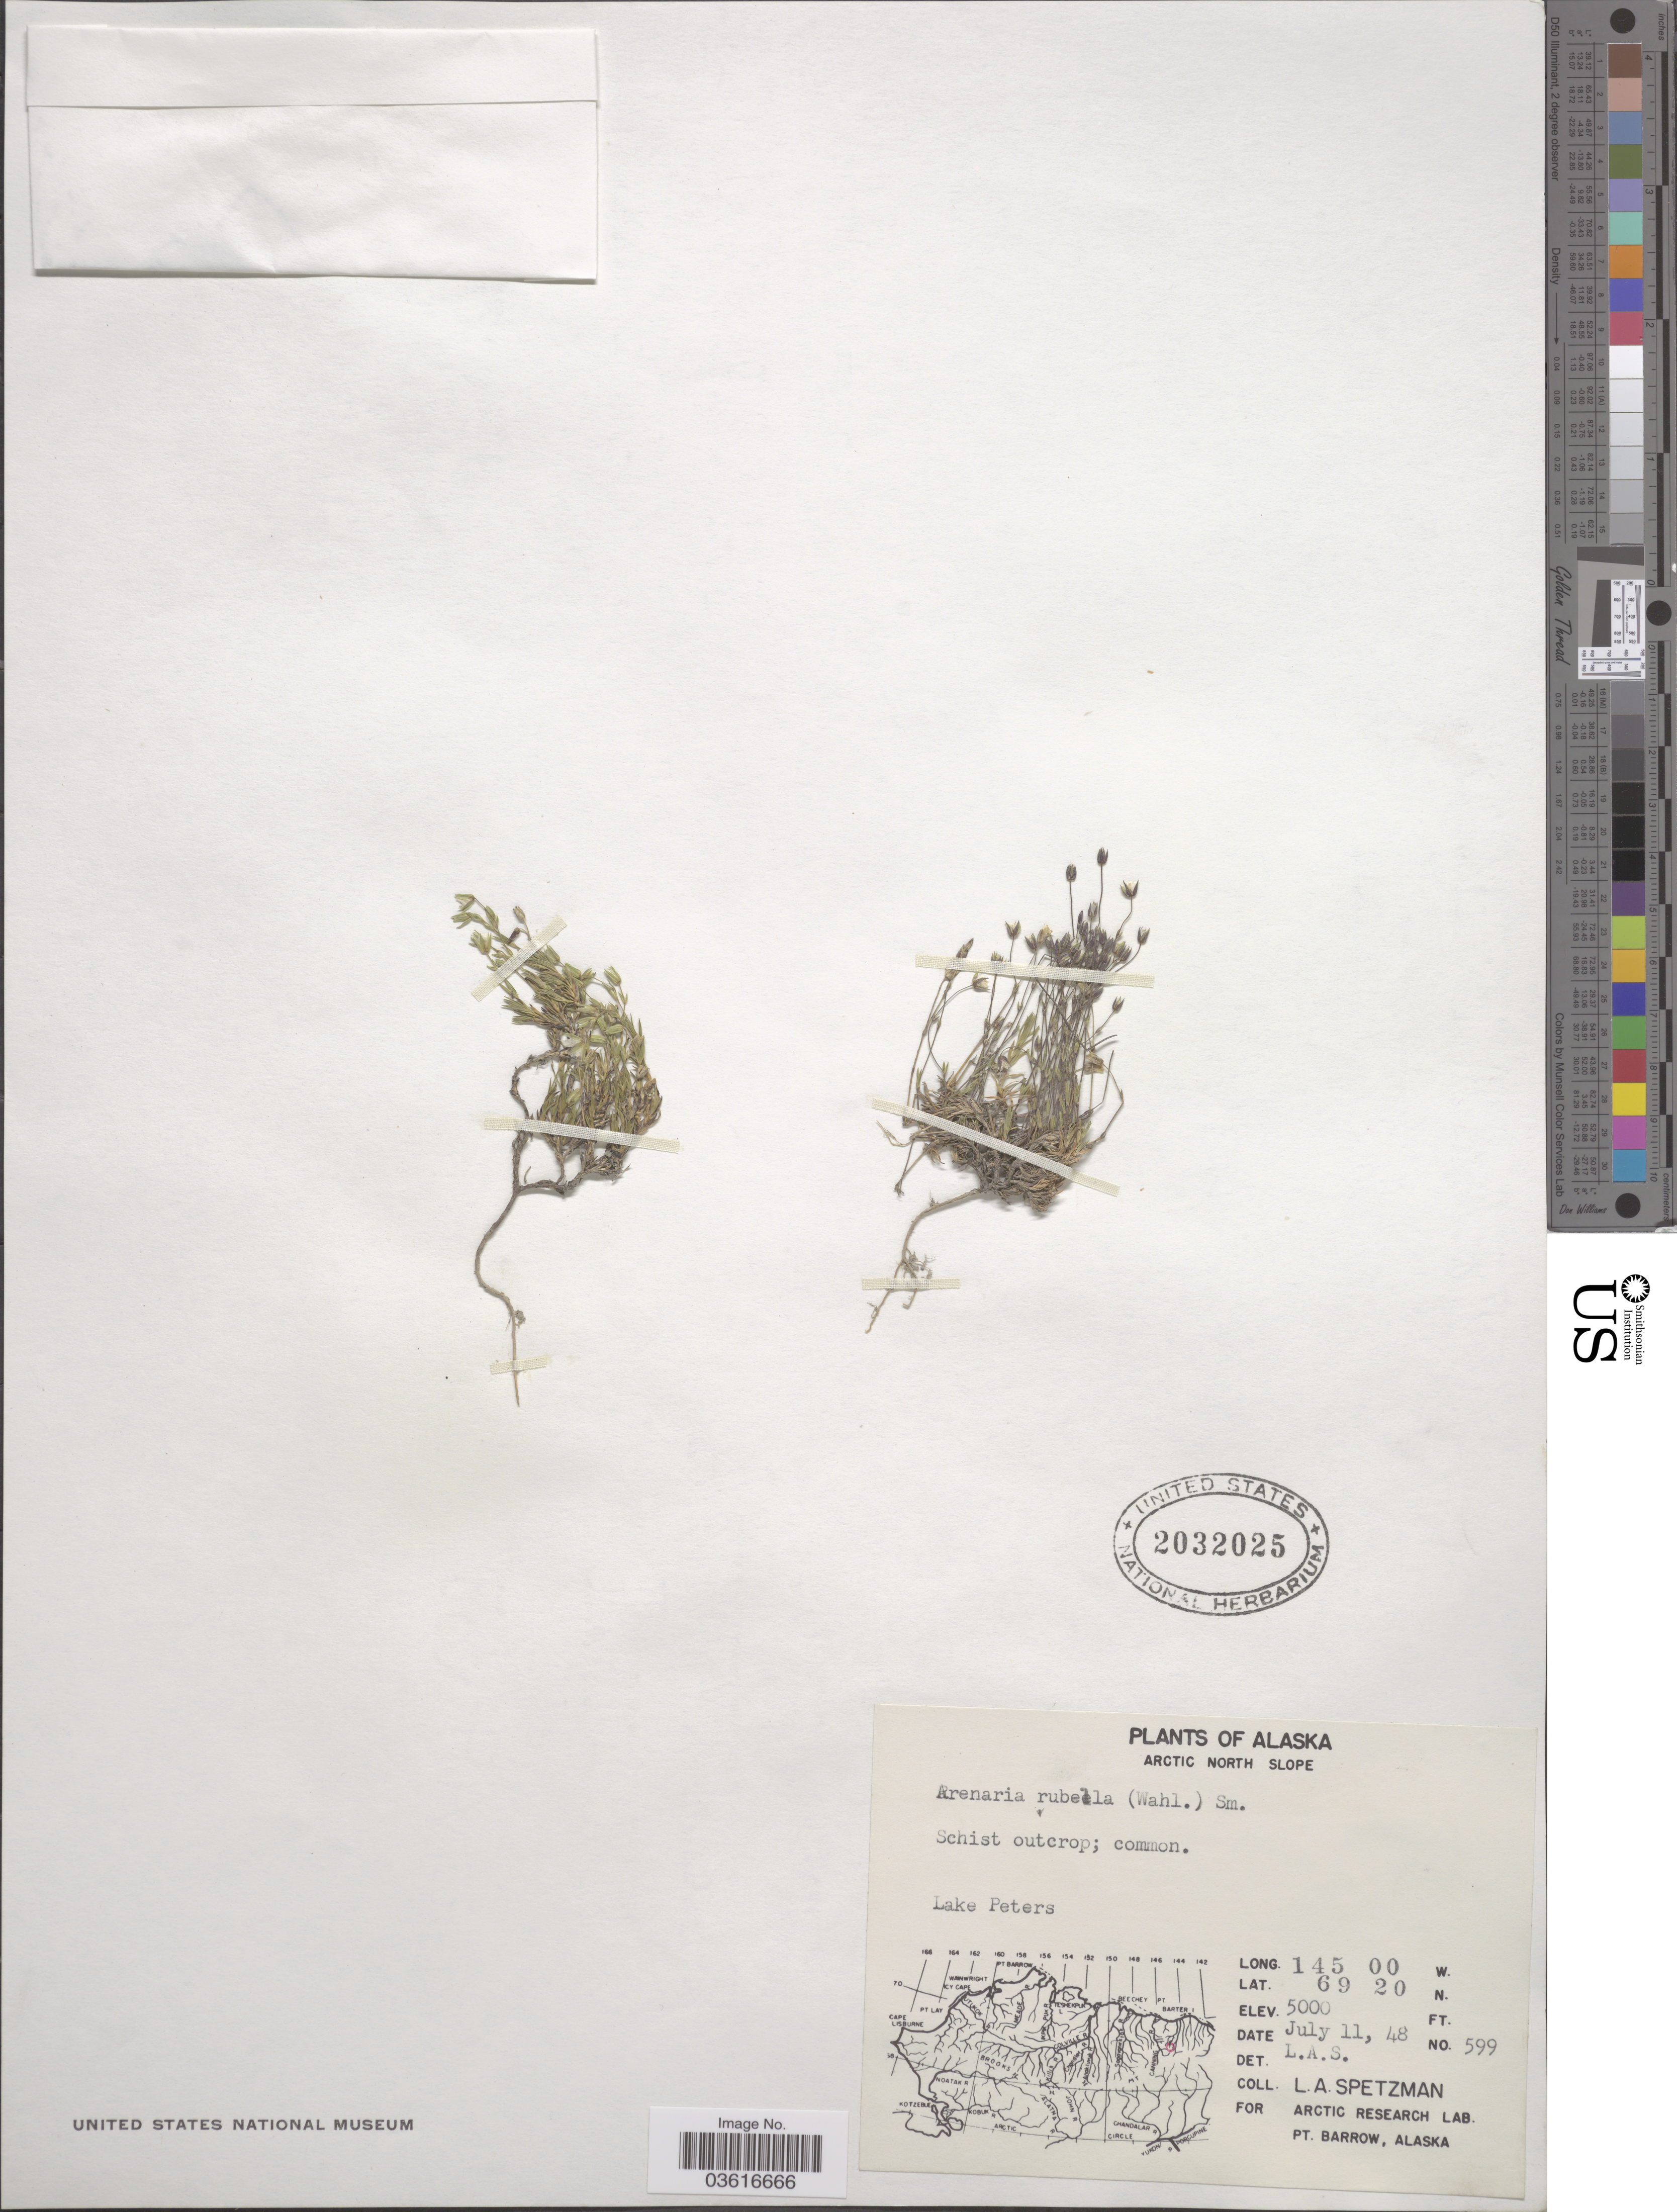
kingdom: Plantae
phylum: Tracheophyta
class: Magnoliopsida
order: Caryophyllales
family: Caryophyllaceae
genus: Minuartia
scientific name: Minuartia rubella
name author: (Wahlenb.) Hiern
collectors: L. Spetzman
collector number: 599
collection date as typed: Transcribed d/m/y: 11/7/48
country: United States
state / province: Alaska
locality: Arctic North Slope. Lake Peters.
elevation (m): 1524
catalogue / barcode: US 2032025